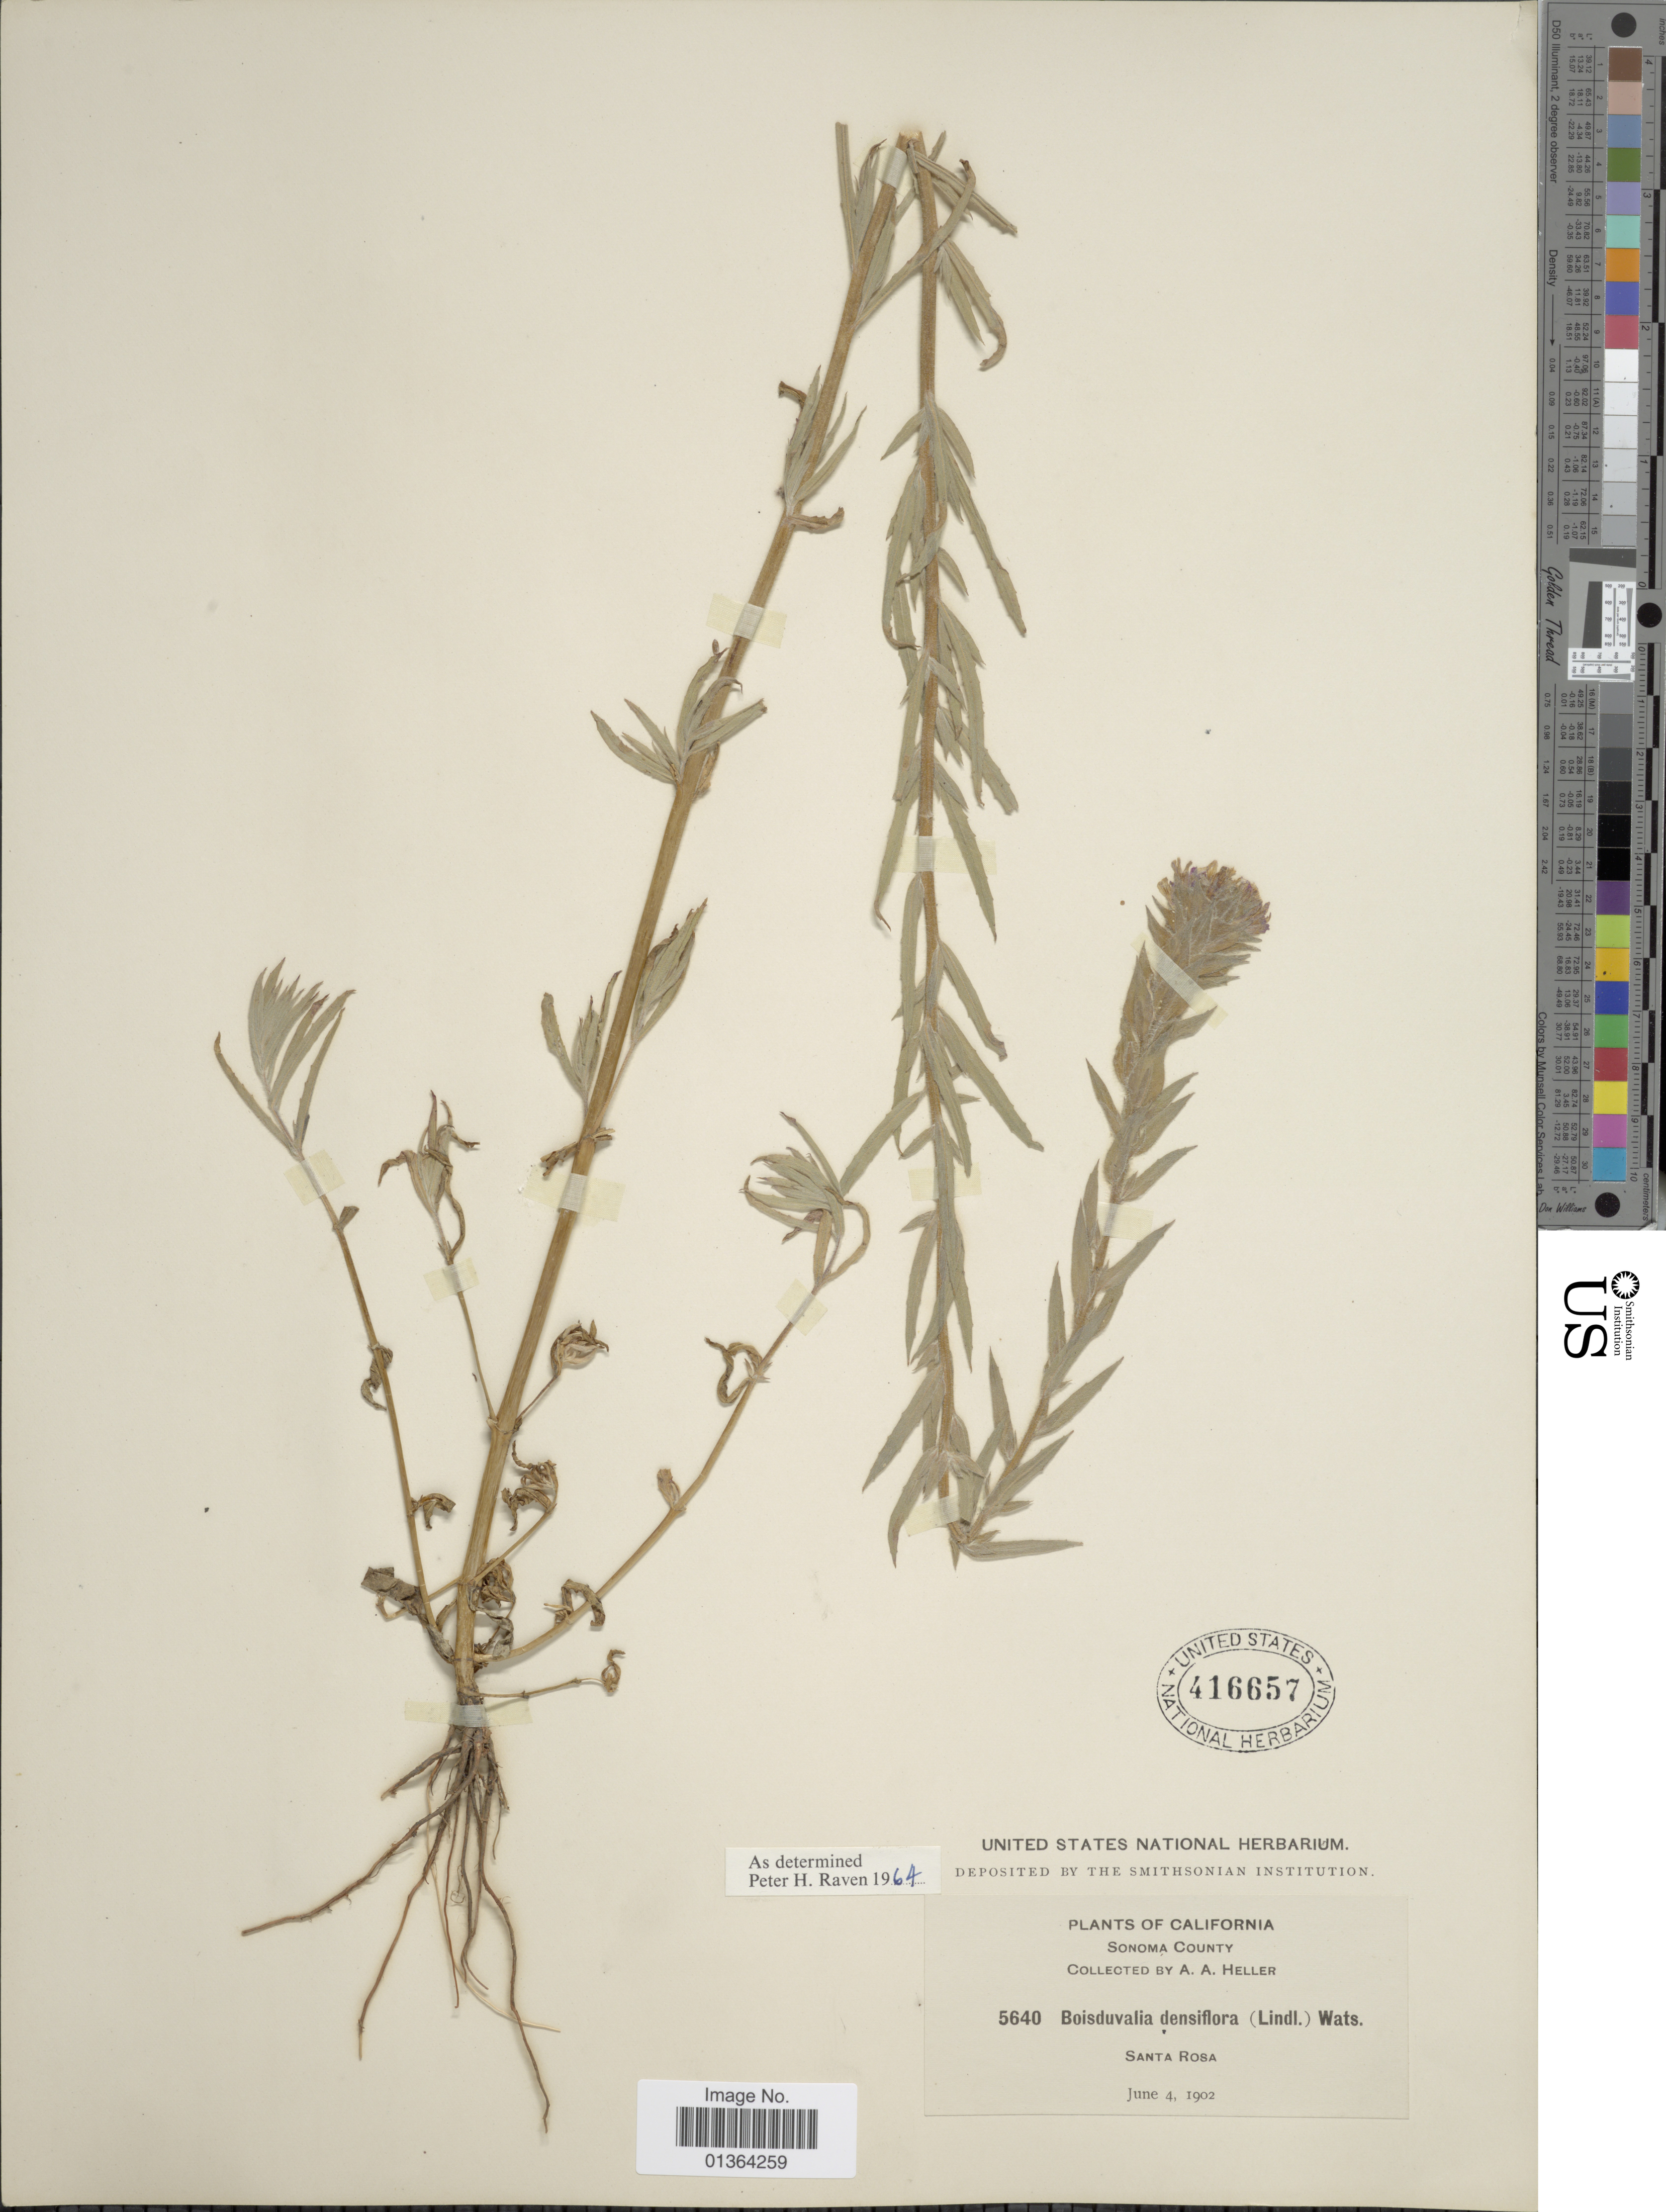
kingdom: Plantae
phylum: Tracheophyta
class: Magnoliopsida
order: Myrtales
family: Onagraceae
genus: Epilobium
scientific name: Epilobium densiflorum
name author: (Lindl.) Hoch & P.H. Raven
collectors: A. A. Heller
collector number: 5640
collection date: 1902-06-04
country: United States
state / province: California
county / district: Sonoma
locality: Sonoma County. Santa Rosa.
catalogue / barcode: US 416657